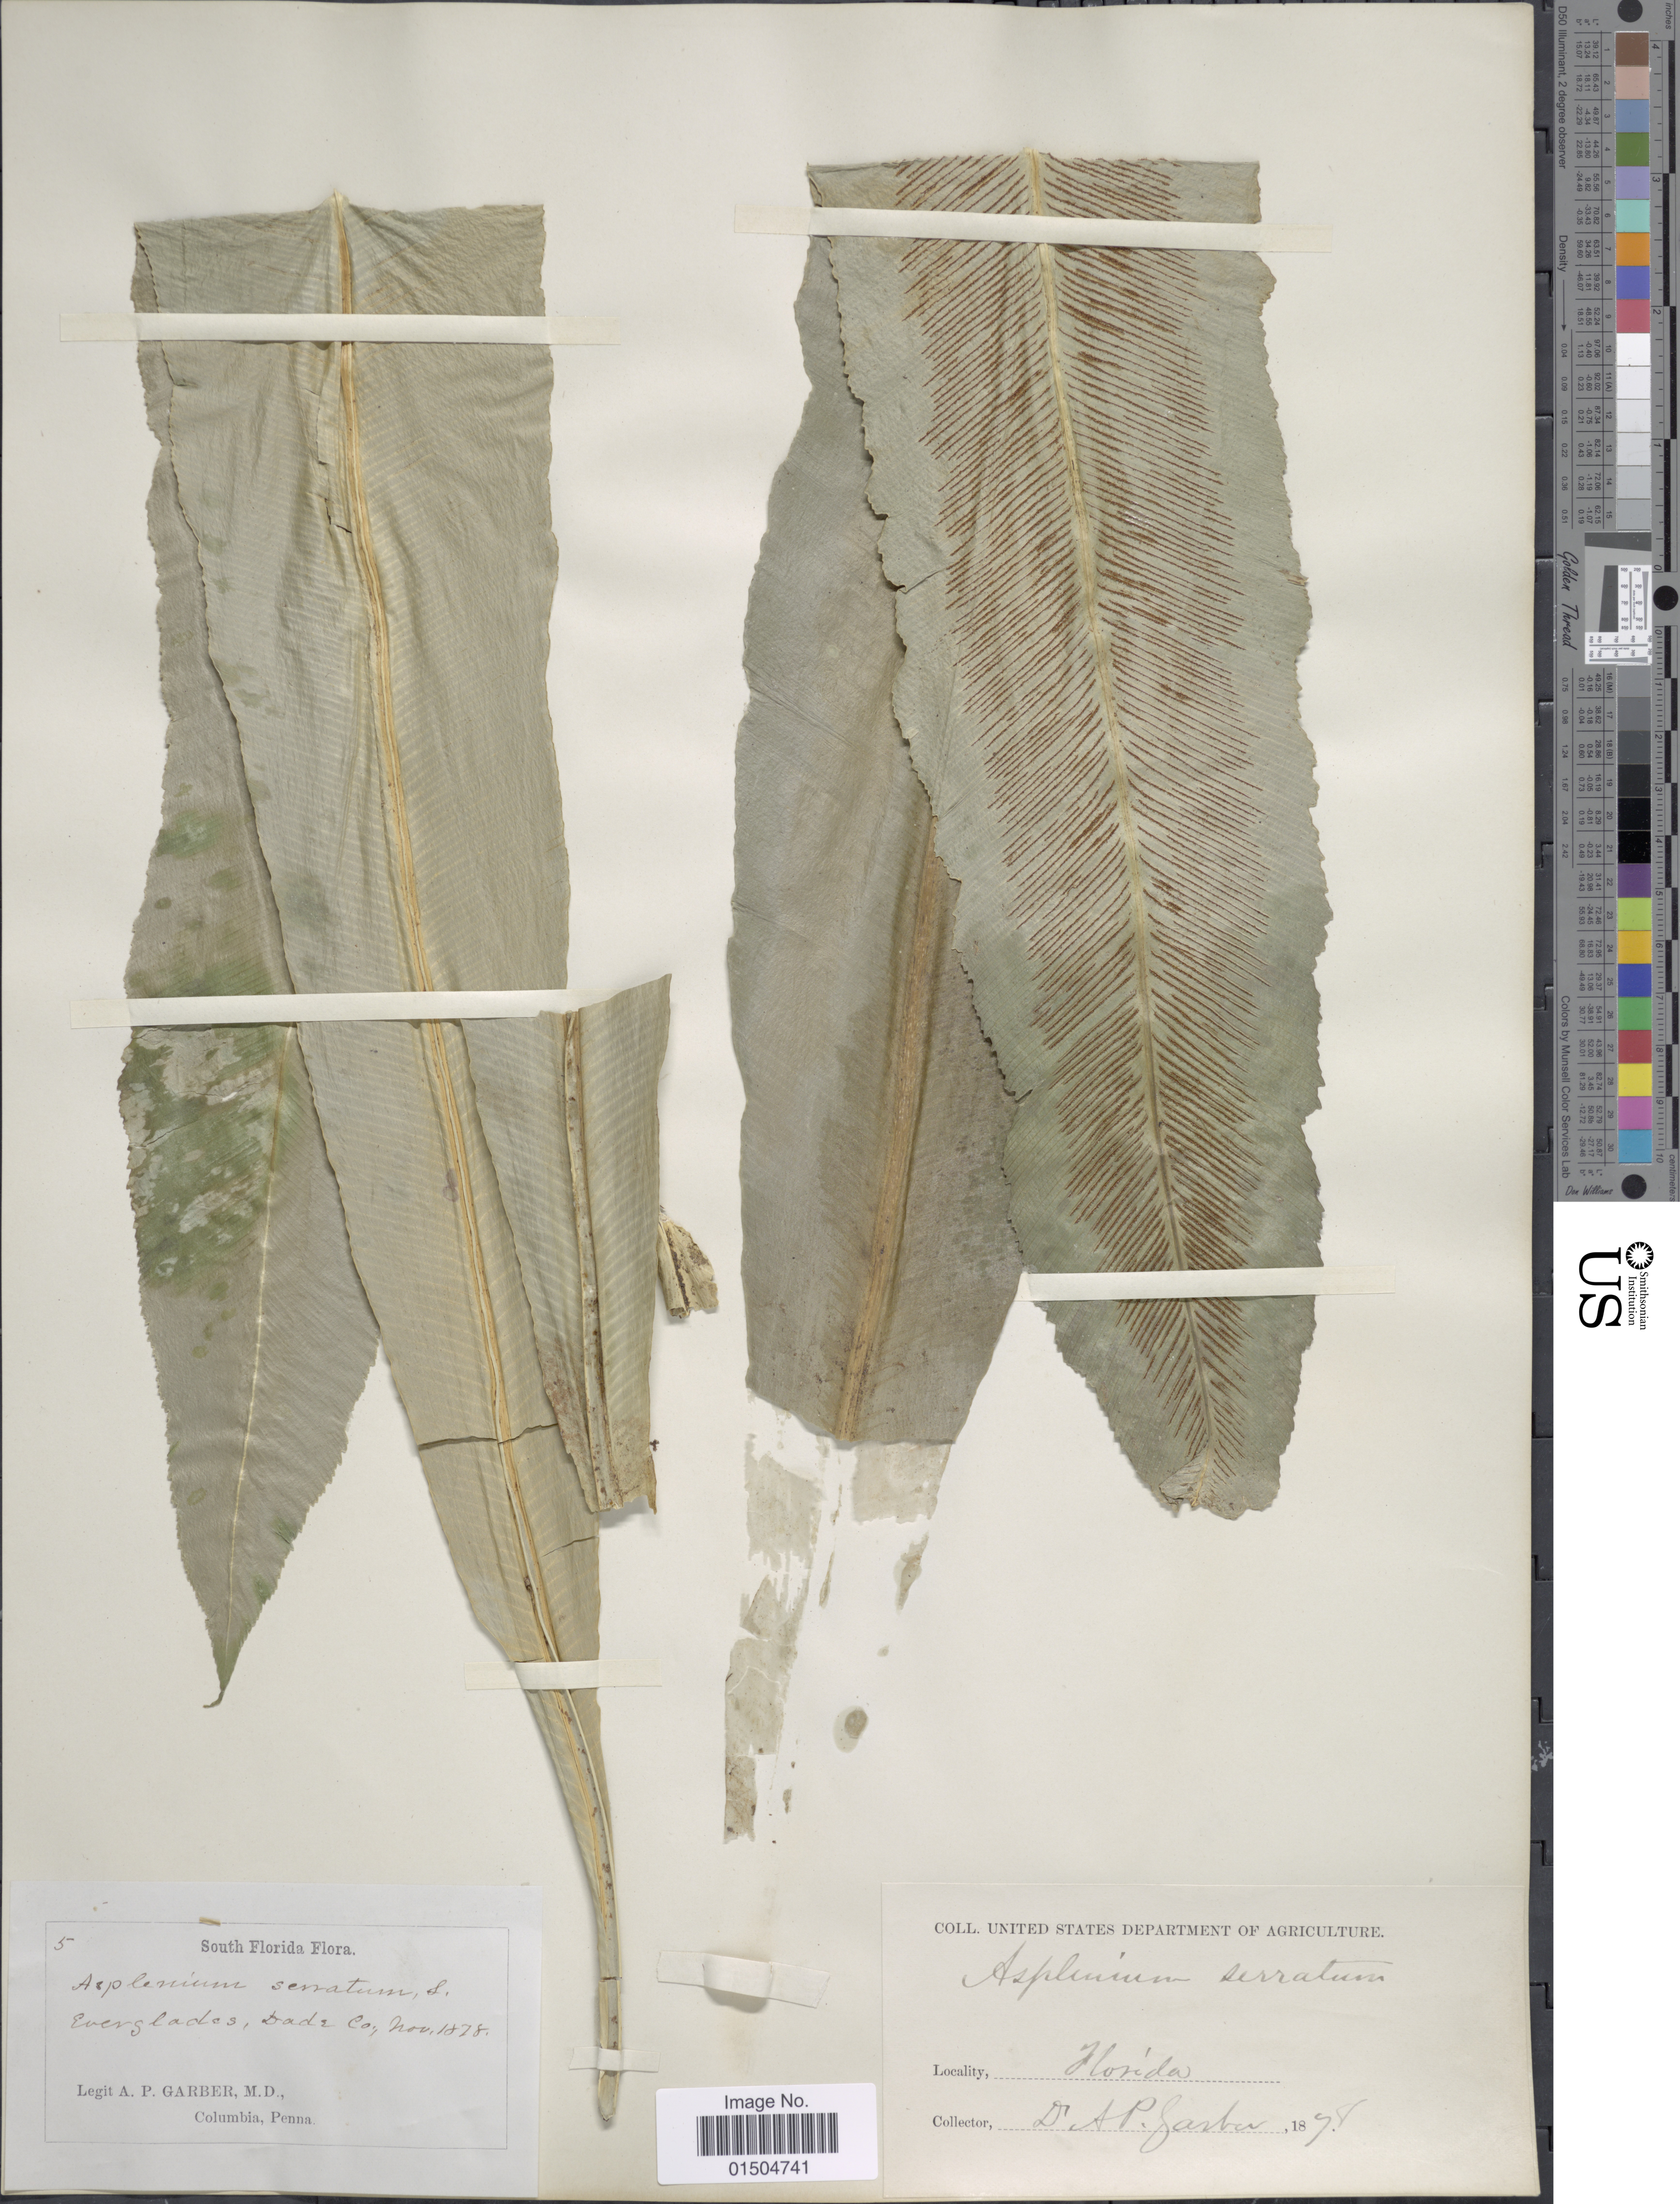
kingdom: Plantae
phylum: Tracheophyta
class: Polypodiopsida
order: Polypodiales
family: Aspleniaceae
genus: Asplenium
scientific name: Asplenium serratum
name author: L.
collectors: A. P. Garber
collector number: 5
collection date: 1878-11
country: United States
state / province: Florida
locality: South Florida. Everglades, Dade Co.